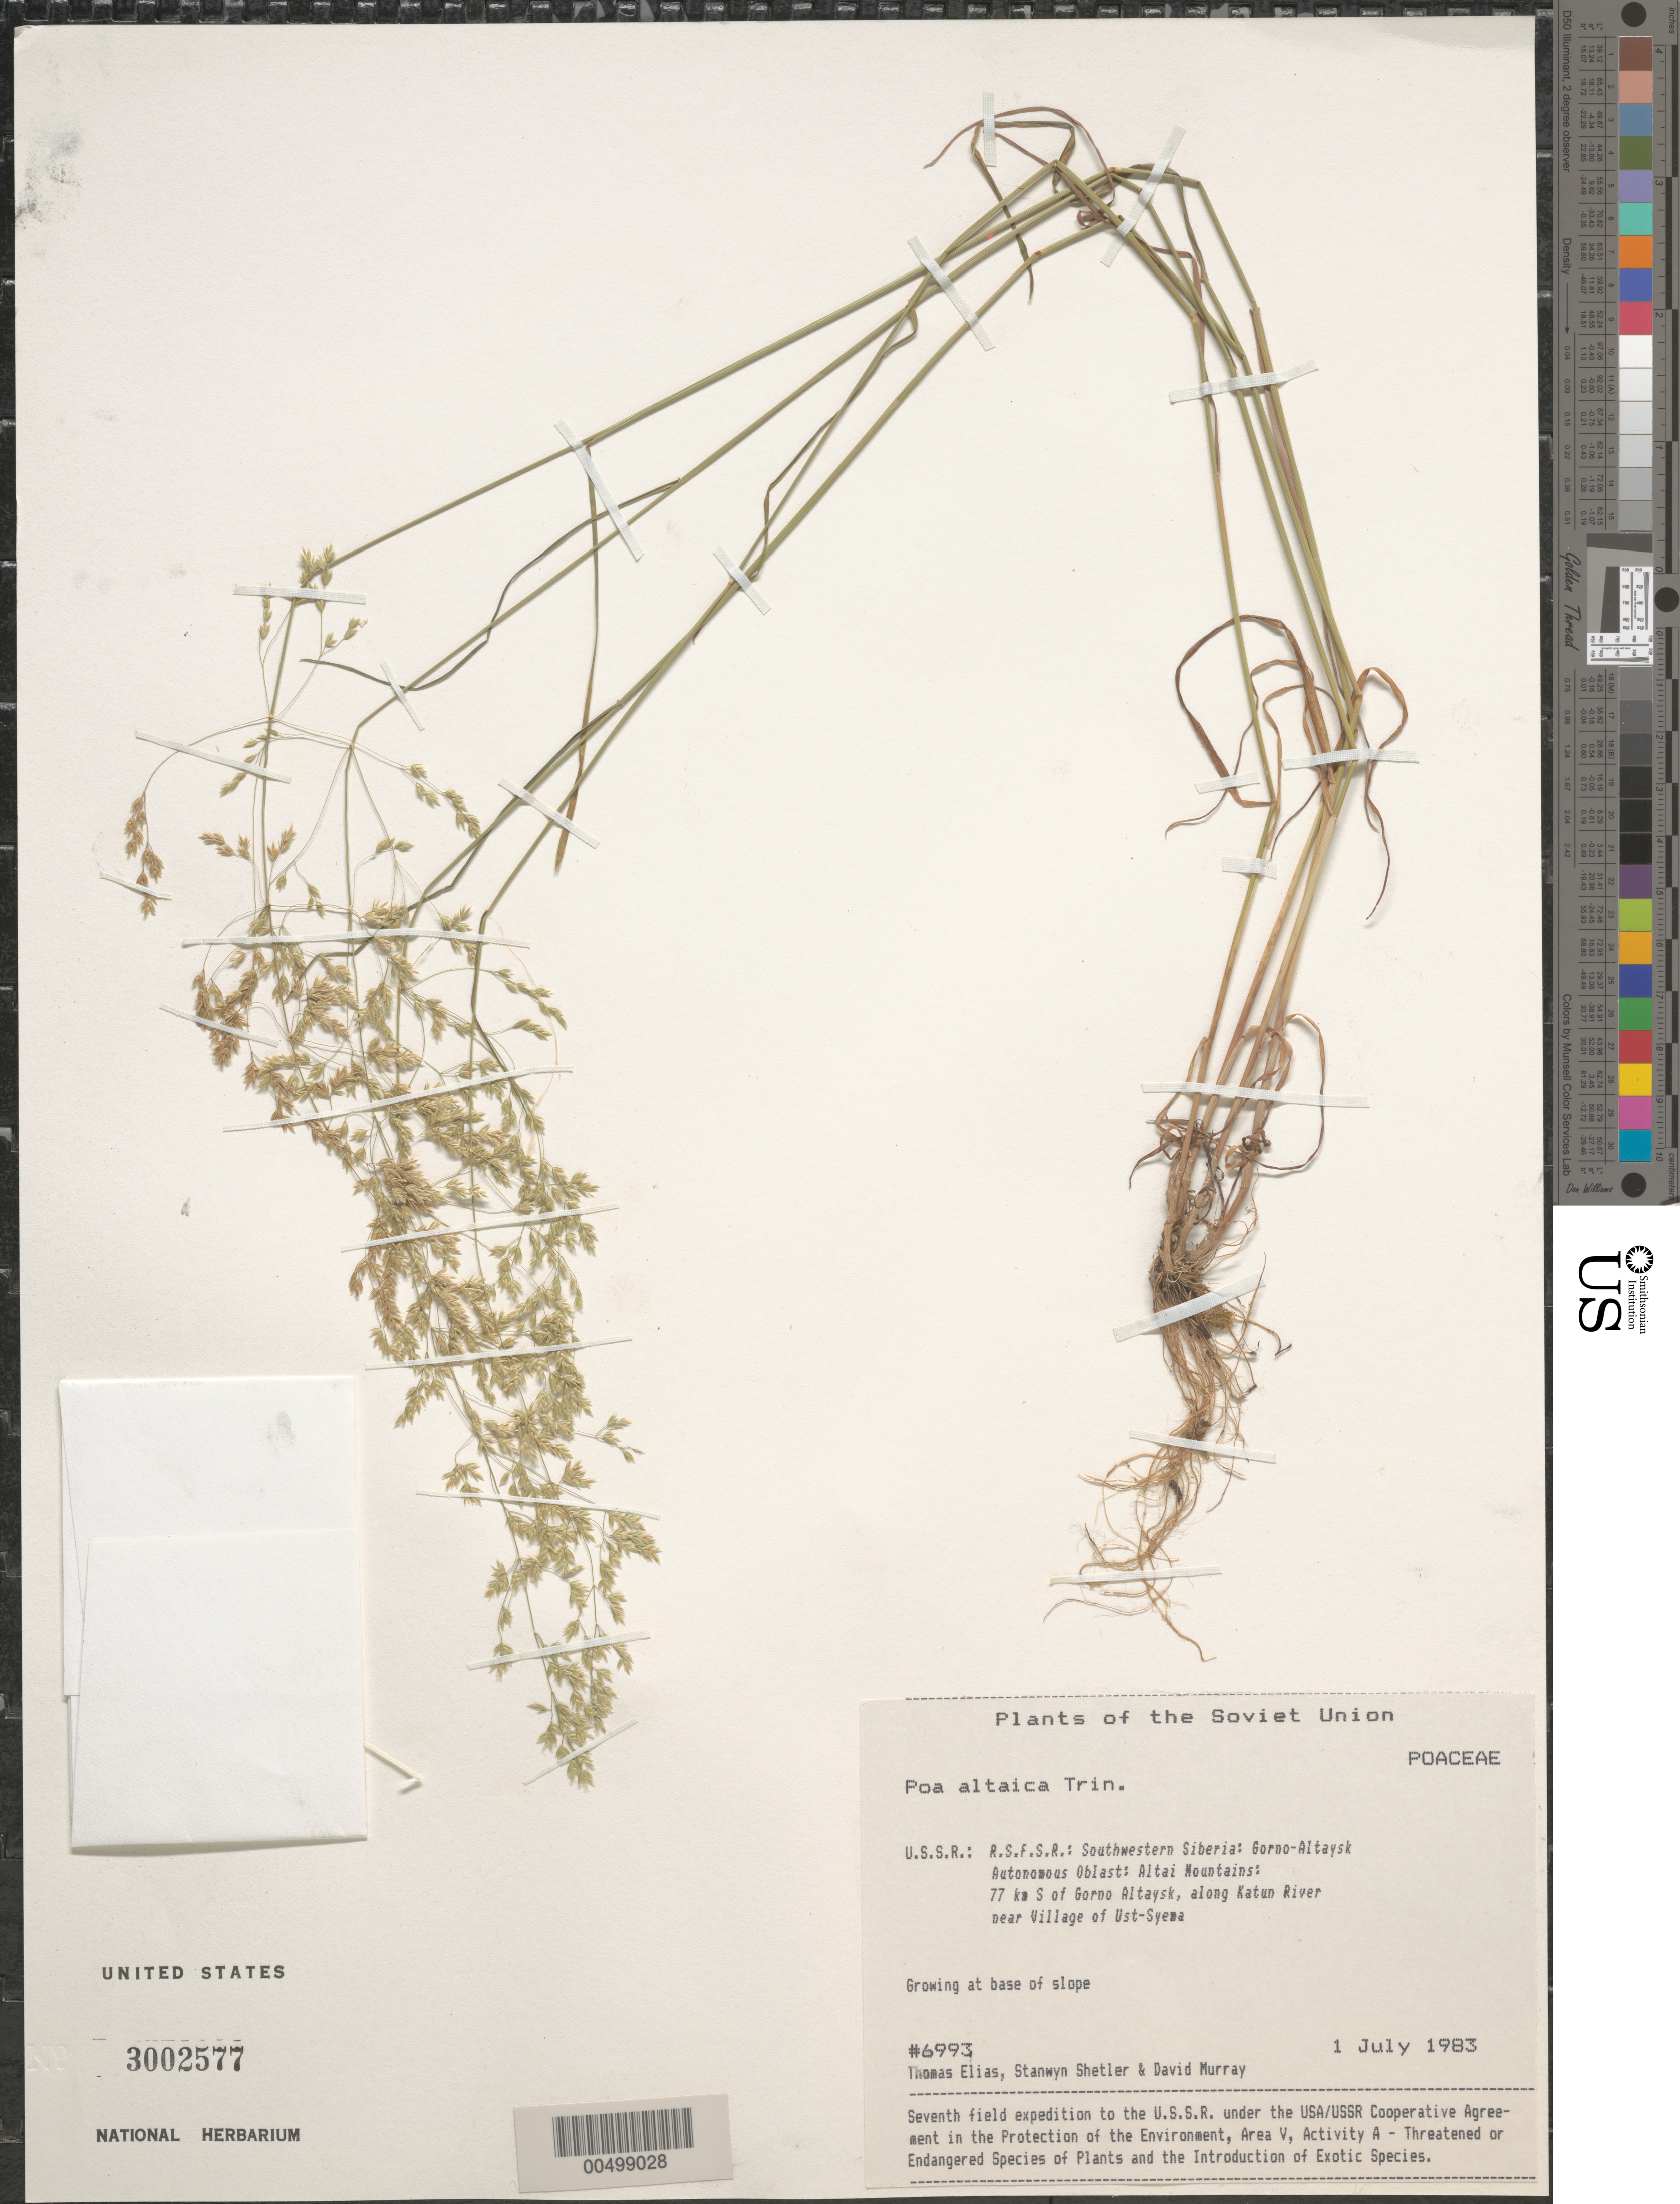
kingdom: Plantae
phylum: Tracheophyta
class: Liliopsida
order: Poales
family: Poaceae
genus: Poa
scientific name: Poa altaica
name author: Trin.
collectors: T. Elias, S. Shetler & D. F. Murray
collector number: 6993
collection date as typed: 01 Jul 1983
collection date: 1983-07-01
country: Russian Federation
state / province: Altai Republic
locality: Altai Mountains, 77 km S of Gorno-Altaysk, along Katun River near Village of Ust-Syema [Sema]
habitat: growing at base of slope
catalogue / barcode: US 3002577